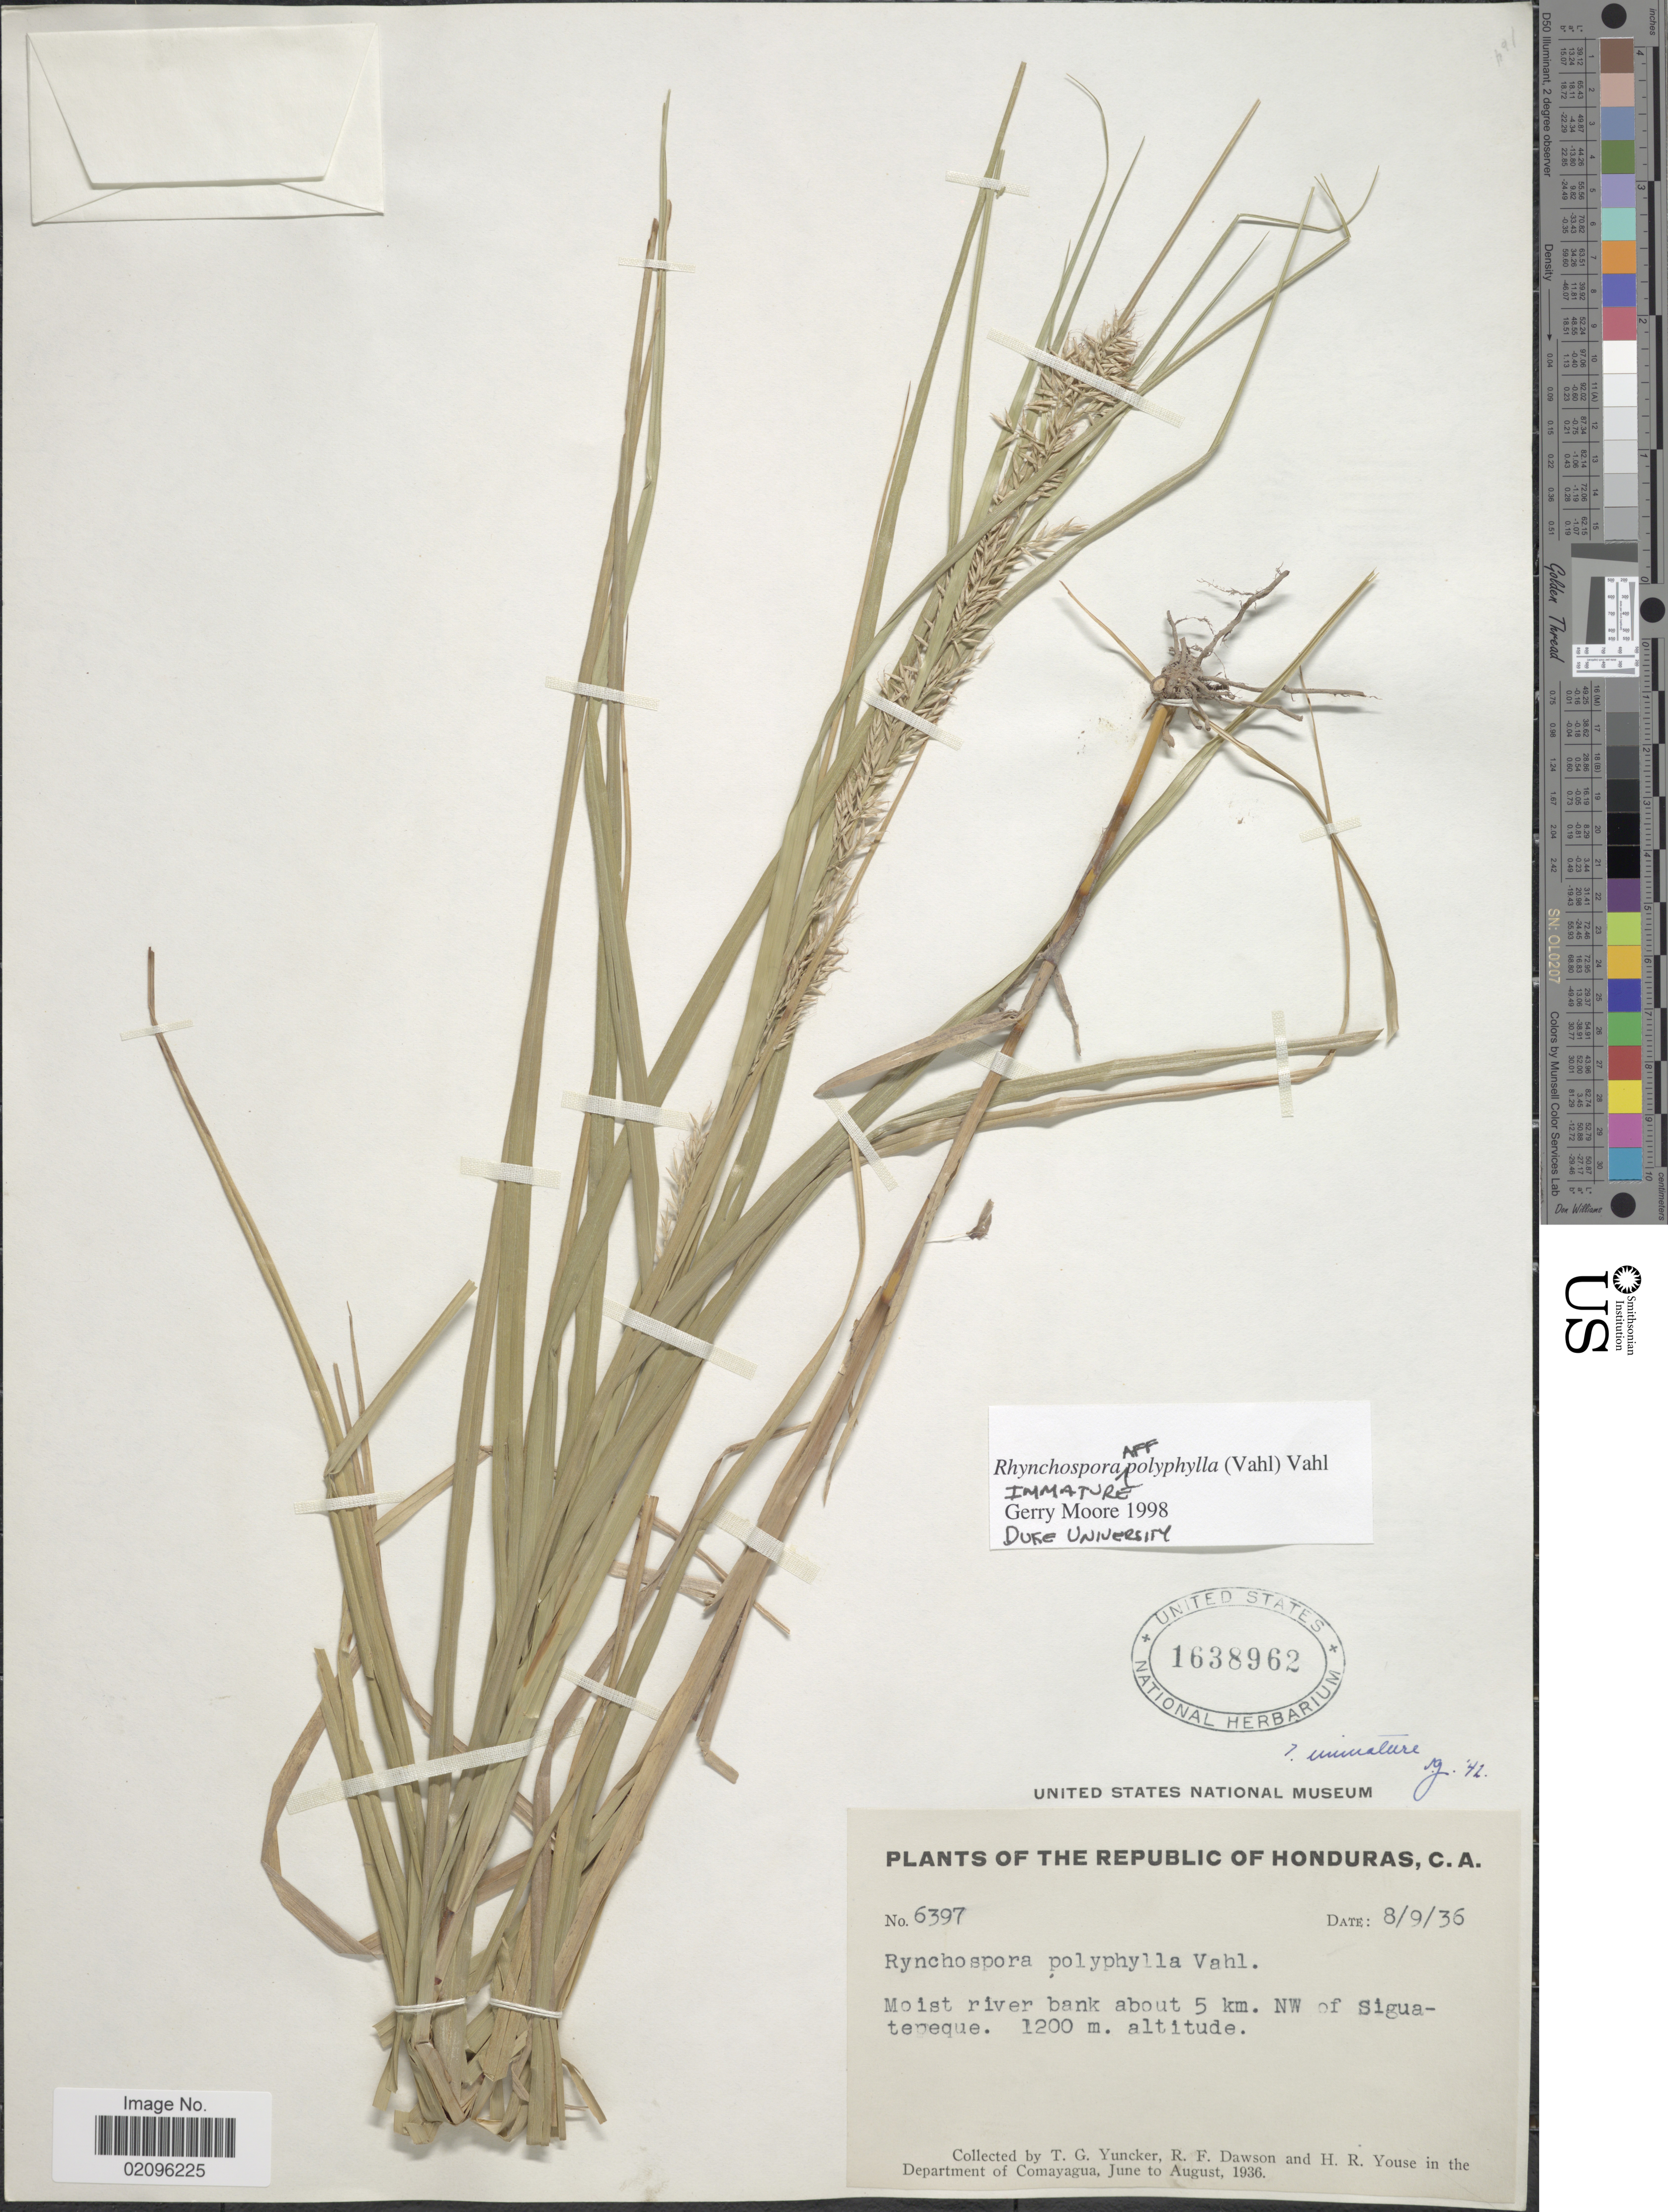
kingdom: Plantae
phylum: Tracheophyta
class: Liliopsida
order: Poales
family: Cyperaceae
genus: Rhynchospora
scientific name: Rhynchospora polyphylla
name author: (Vahl) Vahl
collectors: T. G. Yuncker, R. F. Dawson & H. Youse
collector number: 6397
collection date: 1936-09-08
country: Honduras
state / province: Comayagua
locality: Moist river bank about 5 km. NW of Siguatepeque.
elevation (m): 1200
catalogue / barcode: US 1638962